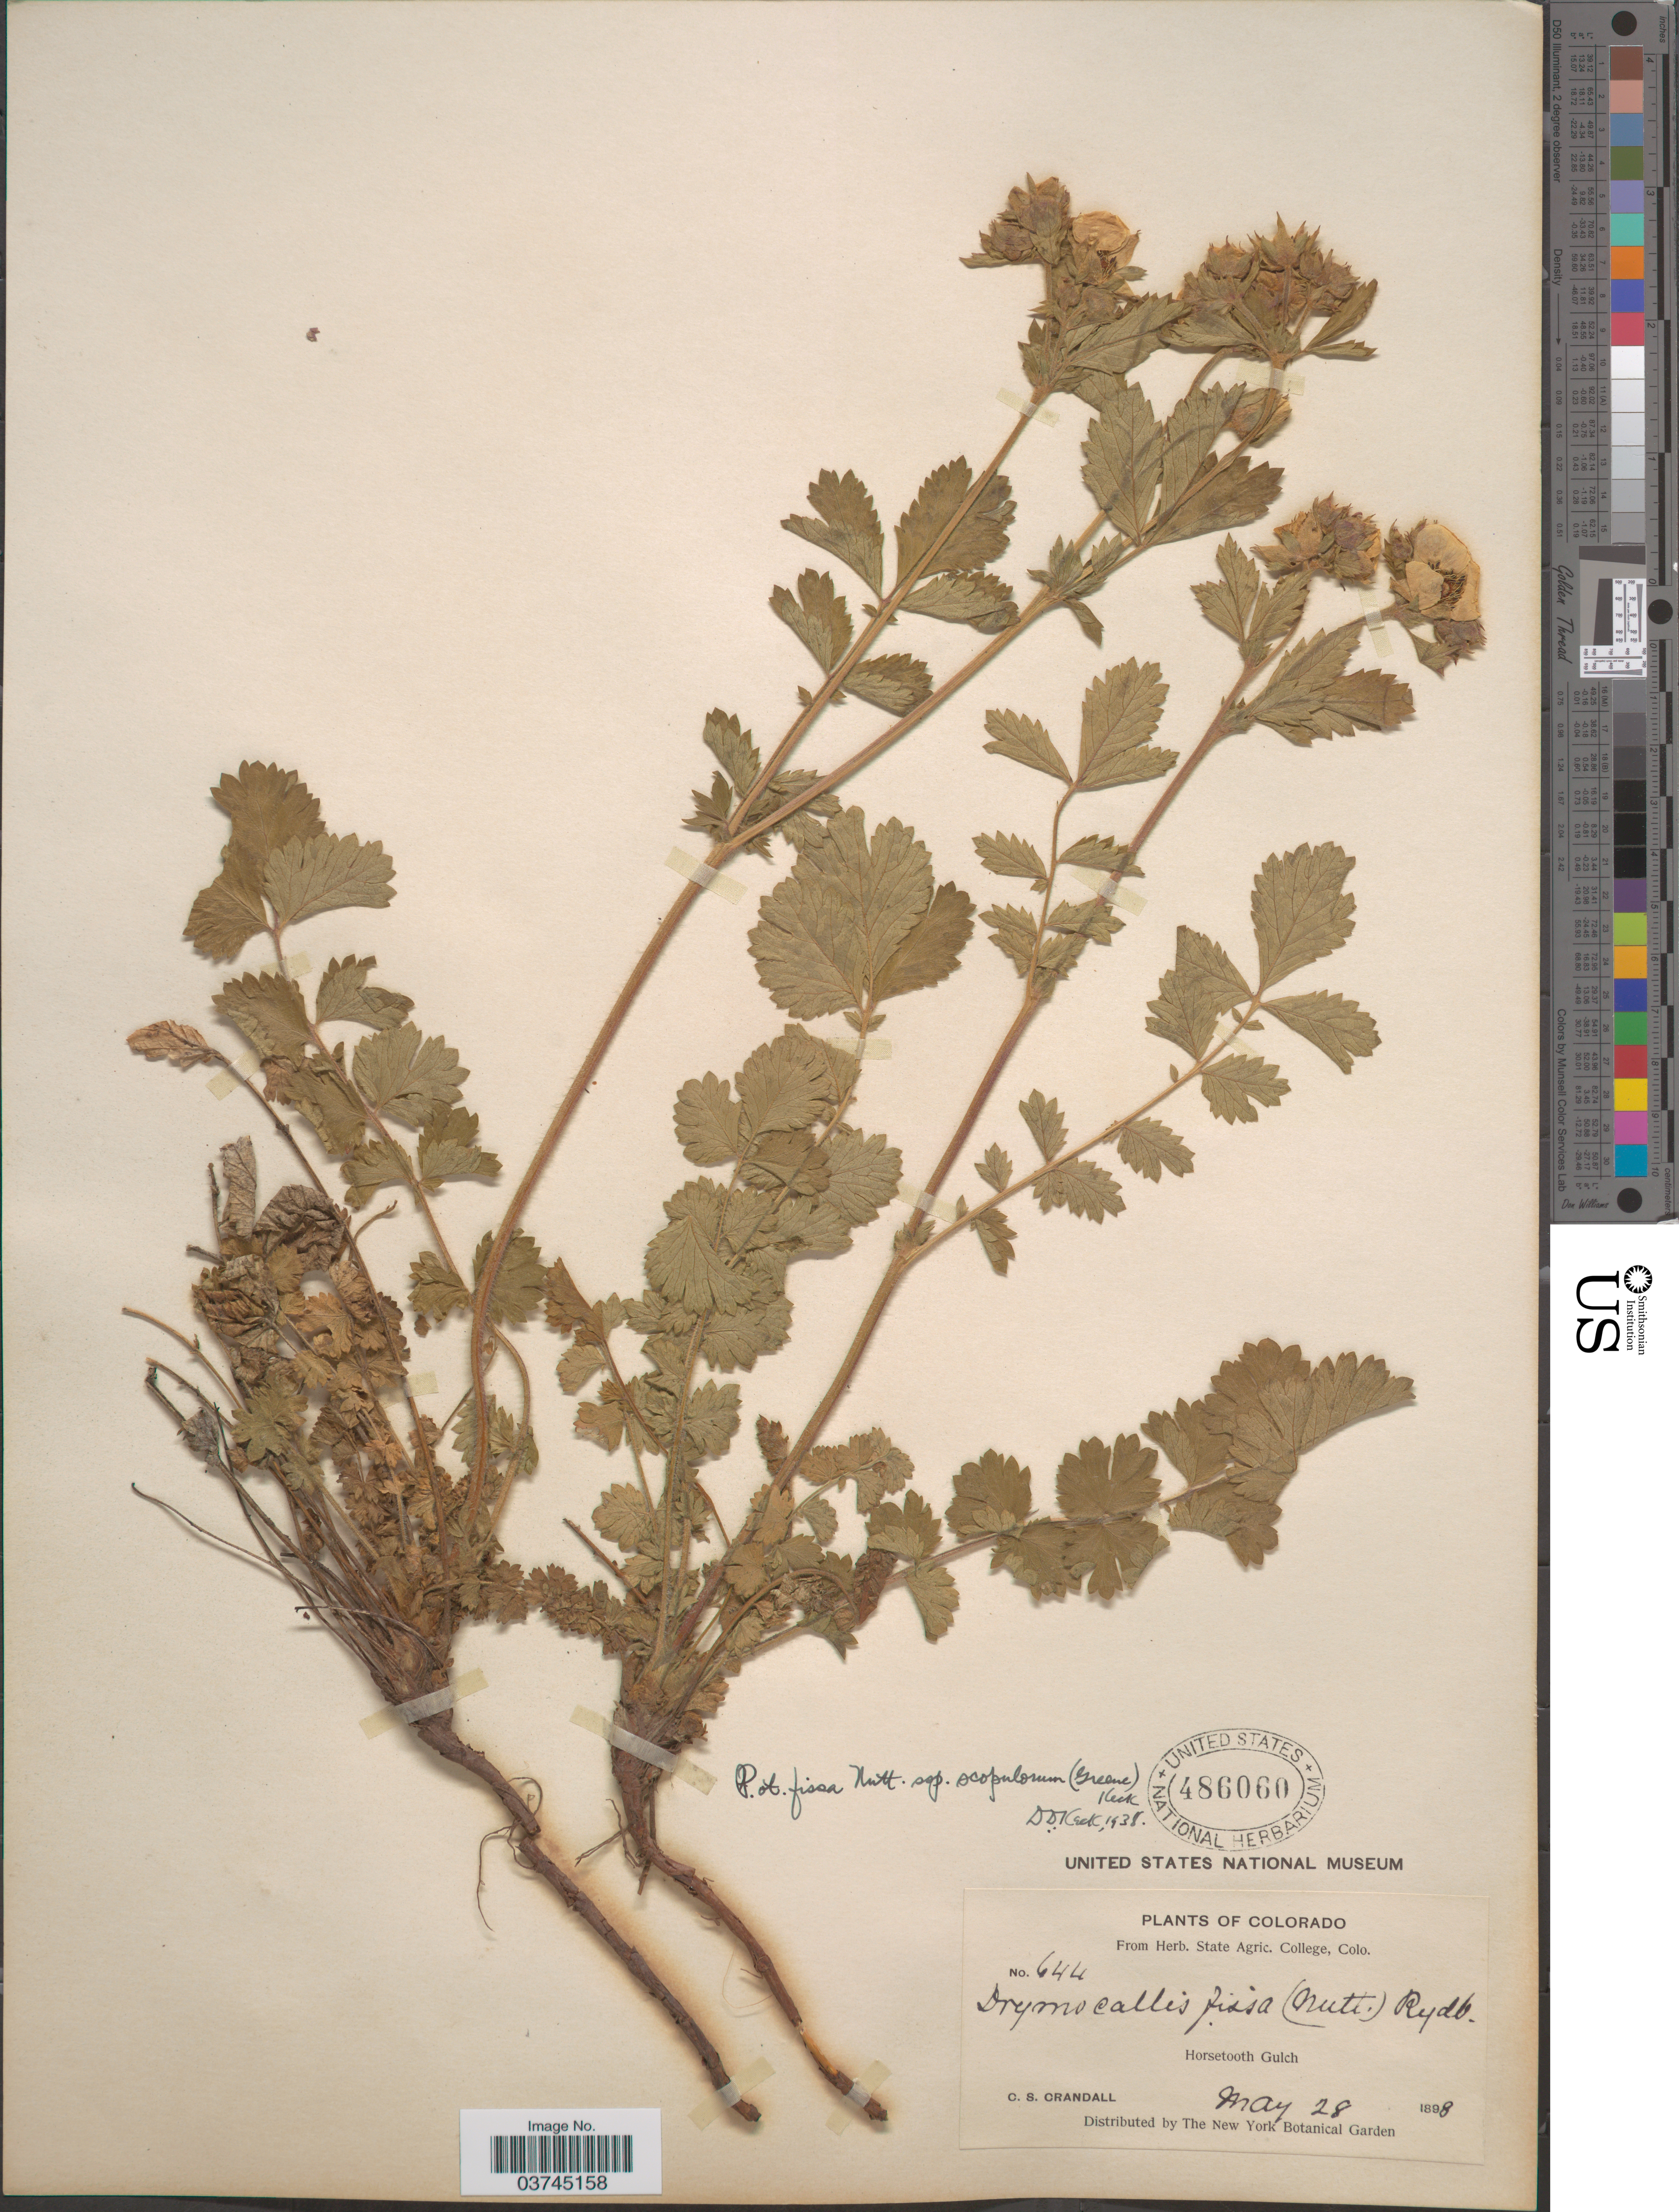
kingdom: Plantae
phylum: Tracheophyta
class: Magnoliopsida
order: Rosales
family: Rosaceae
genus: Drymocallis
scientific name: Drymocallis fissa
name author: (Nutt.) Rydb.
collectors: C. Crandall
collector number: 644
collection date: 1898-05-28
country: United States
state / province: Colorado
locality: Horsetooth Gulch.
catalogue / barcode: US 486060